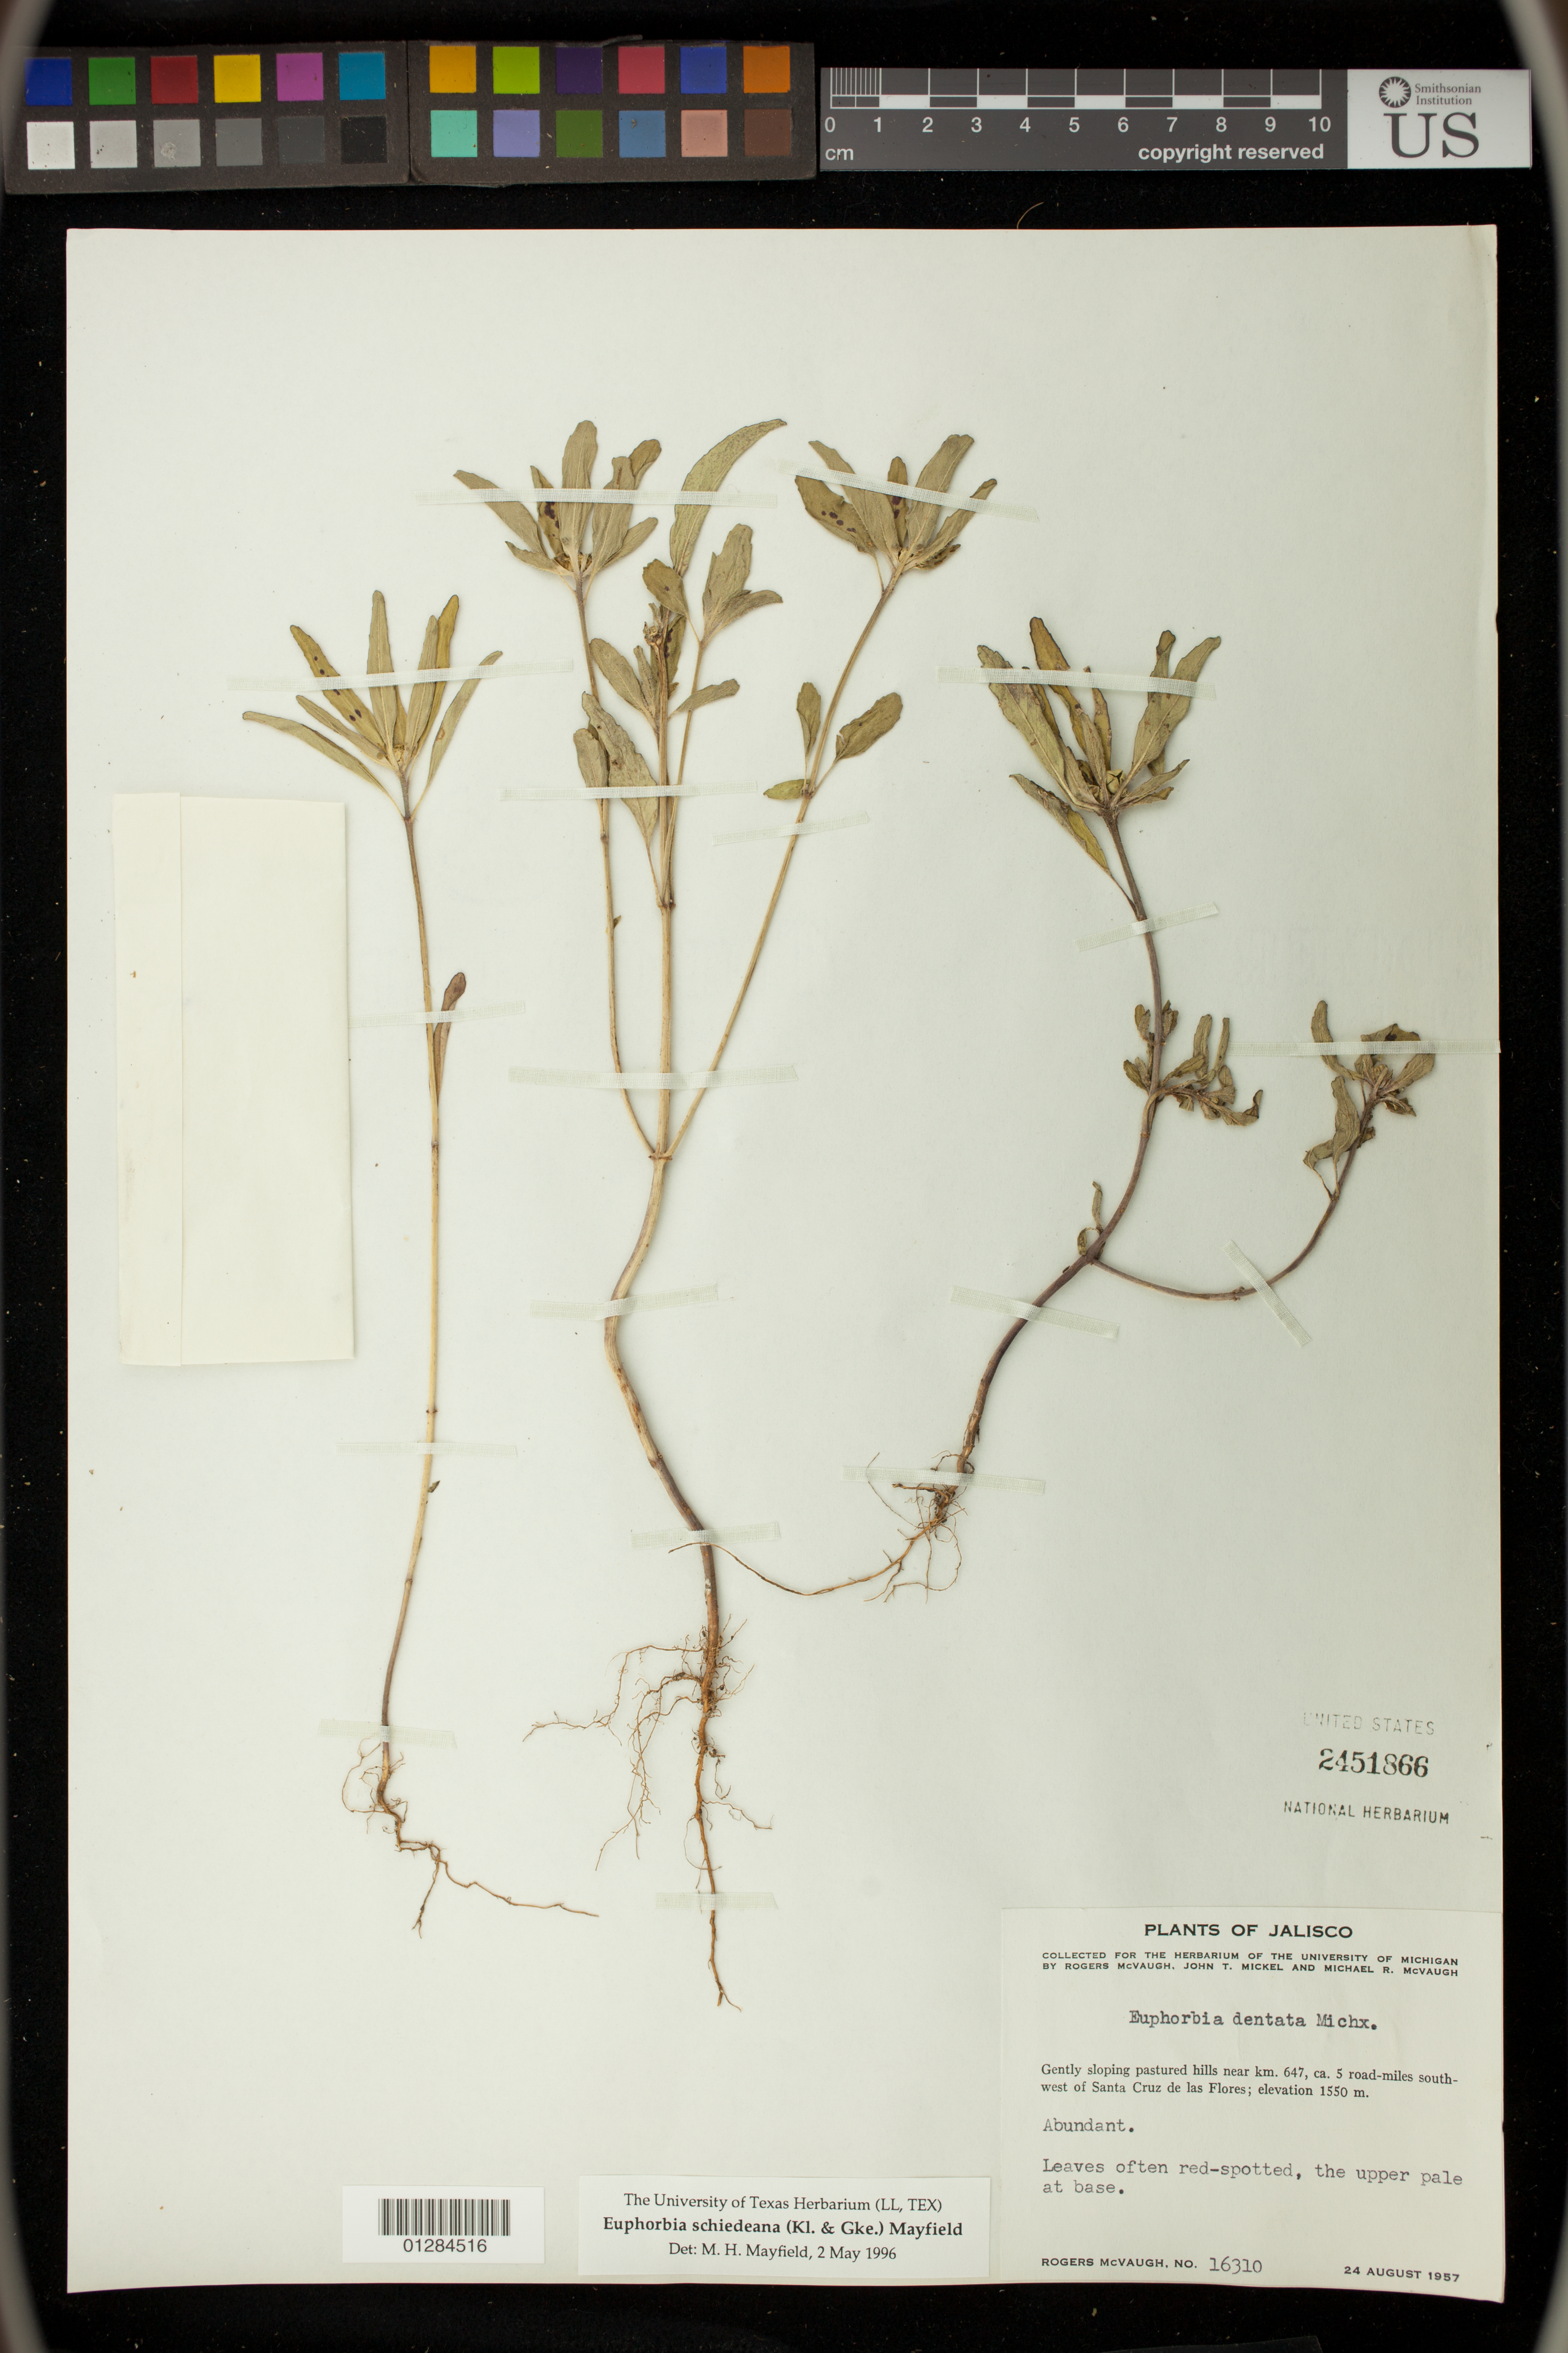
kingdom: Plantae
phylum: Tracheophyta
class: Magnoliopsida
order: Malpighiales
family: Euphorbiaceae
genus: Euphorbia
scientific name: Euphorbia schiedeana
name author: (Klotzsch & Garcke) Mayfield ex C. Nelson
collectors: R. McVaugh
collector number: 16310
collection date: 1957-08-24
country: Mexico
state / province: Jalisco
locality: hills near km. 647, ca. 5 road-miles south-west of Santa Cruz de las Flores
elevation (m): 1150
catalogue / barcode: US 2451866